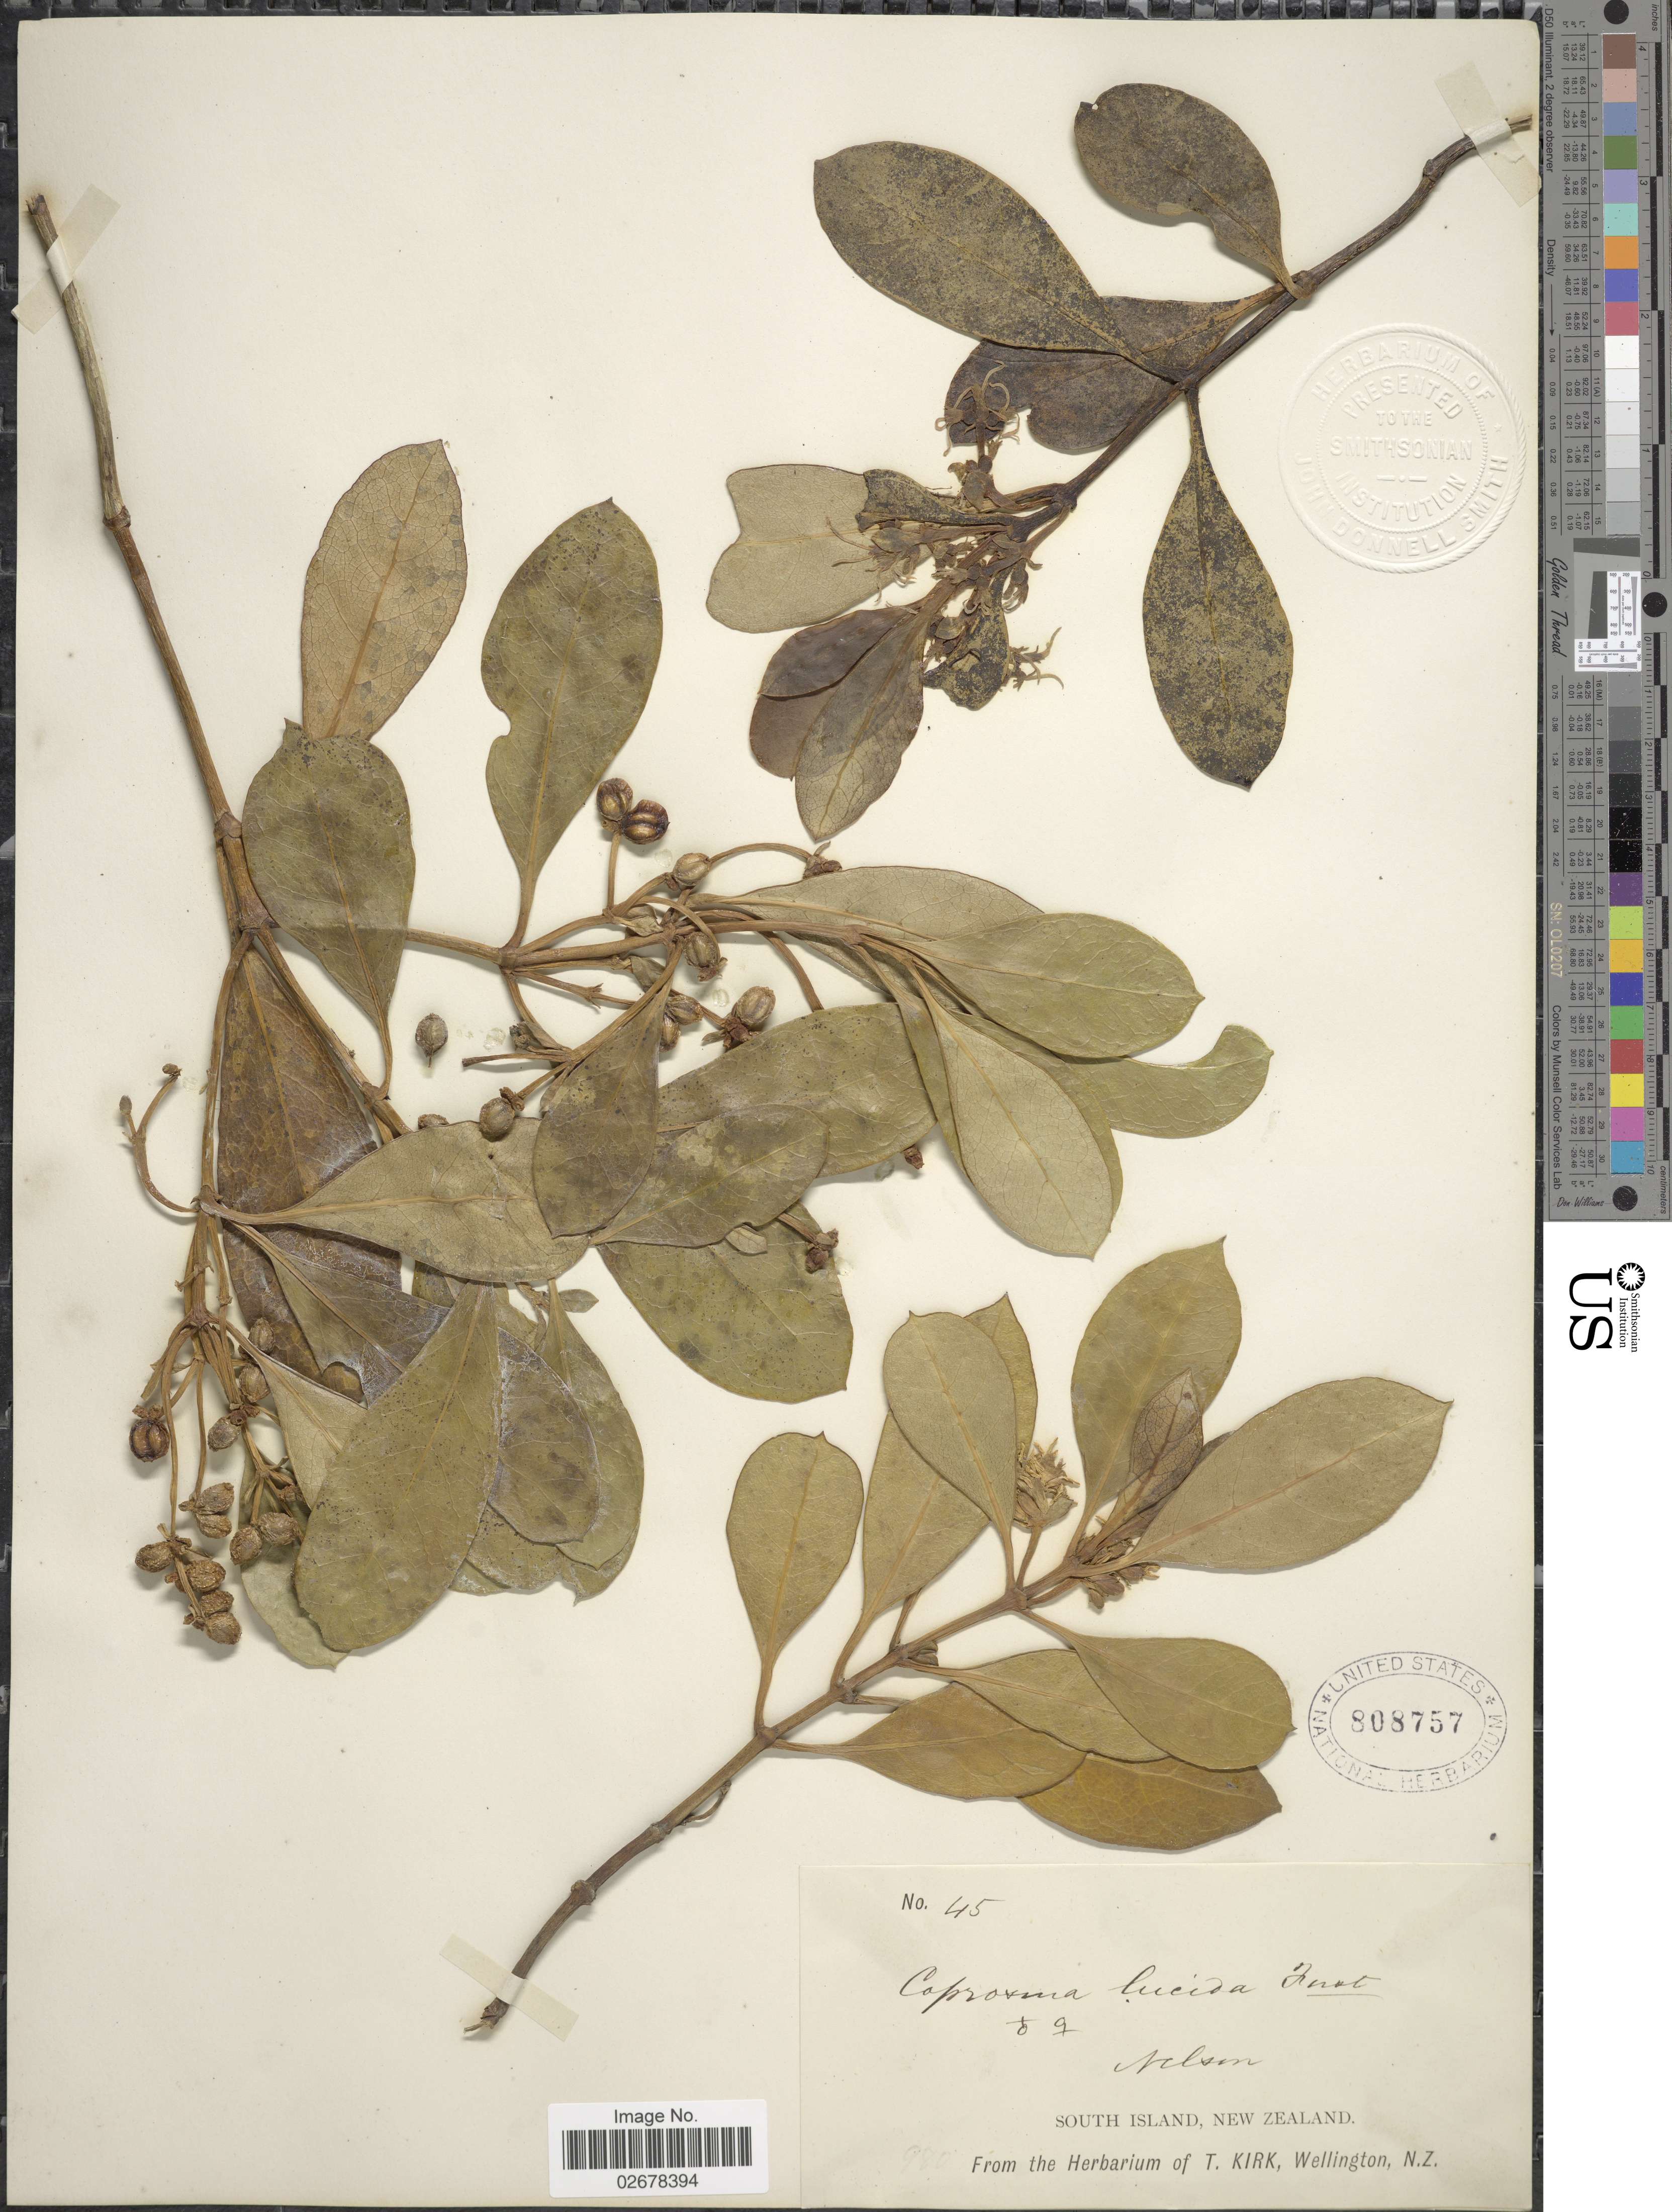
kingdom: Plantae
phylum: Tracheophyta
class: Magnoliopsida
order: Gentianales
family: Rubiaceae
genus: Coprosma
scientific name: Coprosma lucida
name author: J.R. Forst. & G. Forst.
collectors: ex herb. T. Kirk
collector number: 45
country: New Zealand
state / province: Nelson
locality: South Island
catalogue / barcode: US 808757